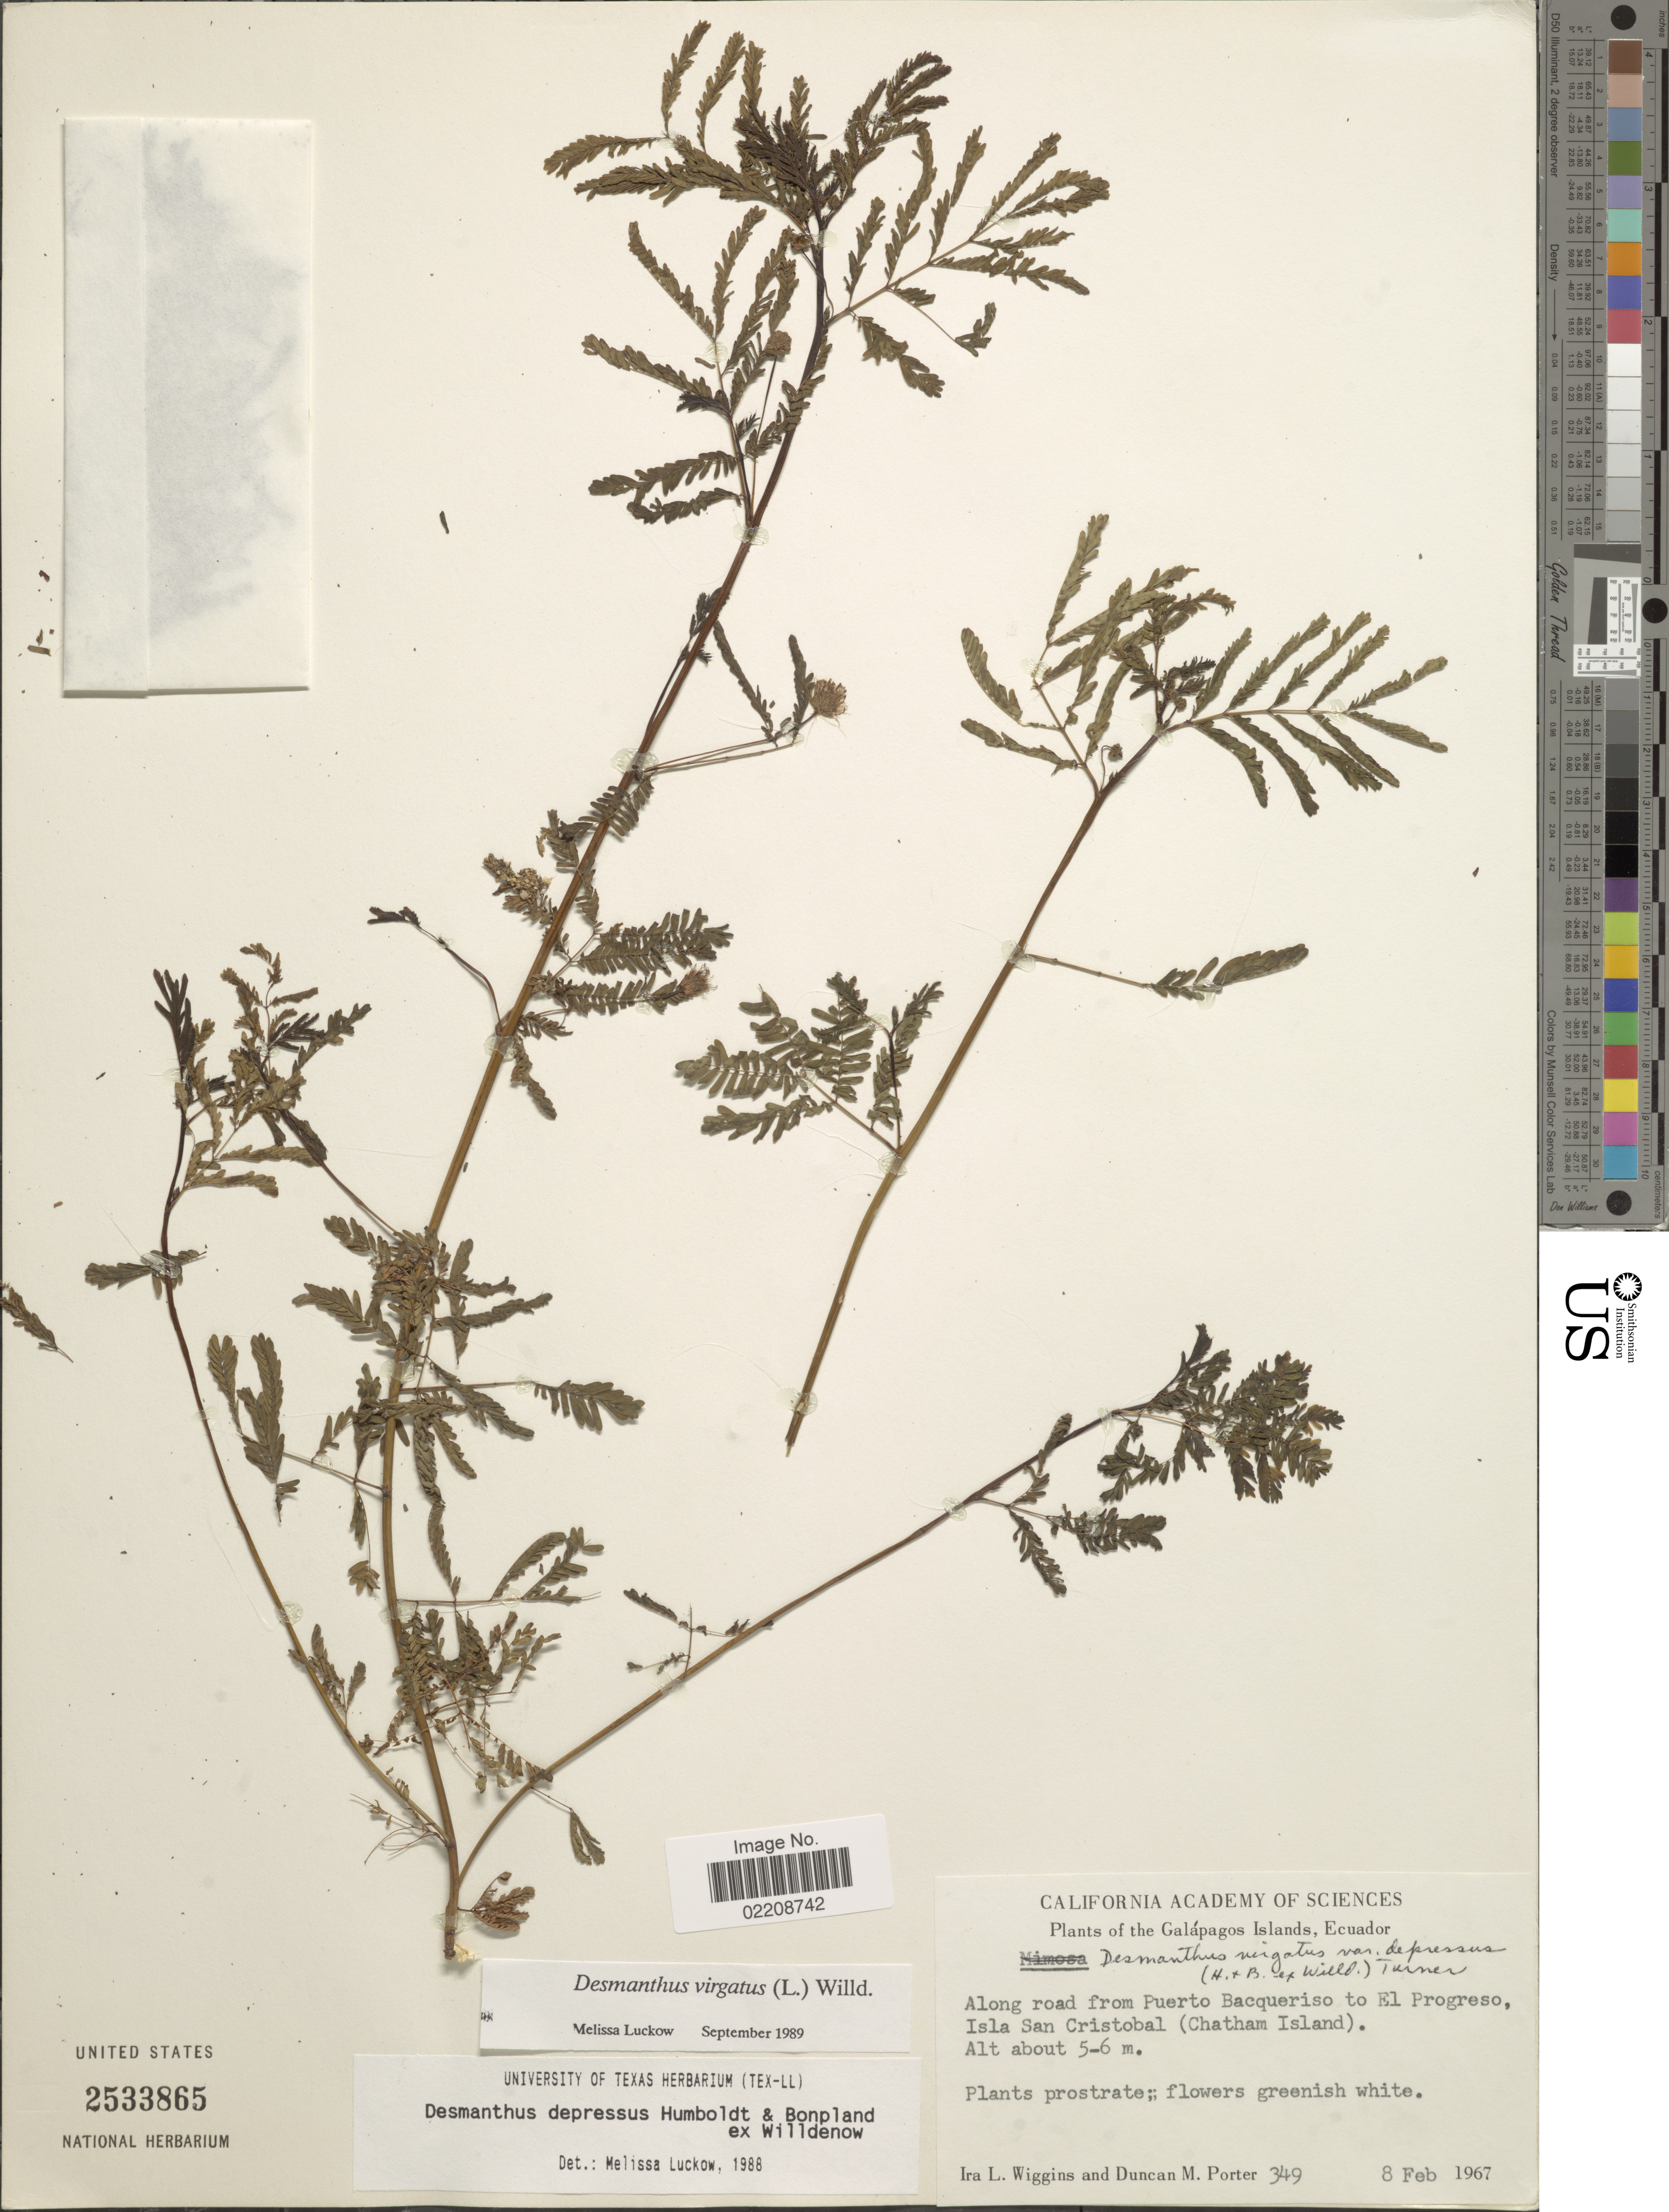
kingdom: Plantae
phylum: Tracheophyta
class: Magnoliopsida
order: Fabales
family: Fabaceae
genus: Desmanthus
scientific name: Desmanthus virgatus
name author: (L.) Willd.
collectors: I. L. Wiggins & D. Porter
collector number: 349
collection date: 1967-02-08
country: Ecuador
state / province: Colón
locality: Galapagos Islands, along road from Puerto Bacqueriso to El Progreso, Isla San Cristobal (Chatham Island)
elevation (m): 5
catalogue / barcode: US 2533865